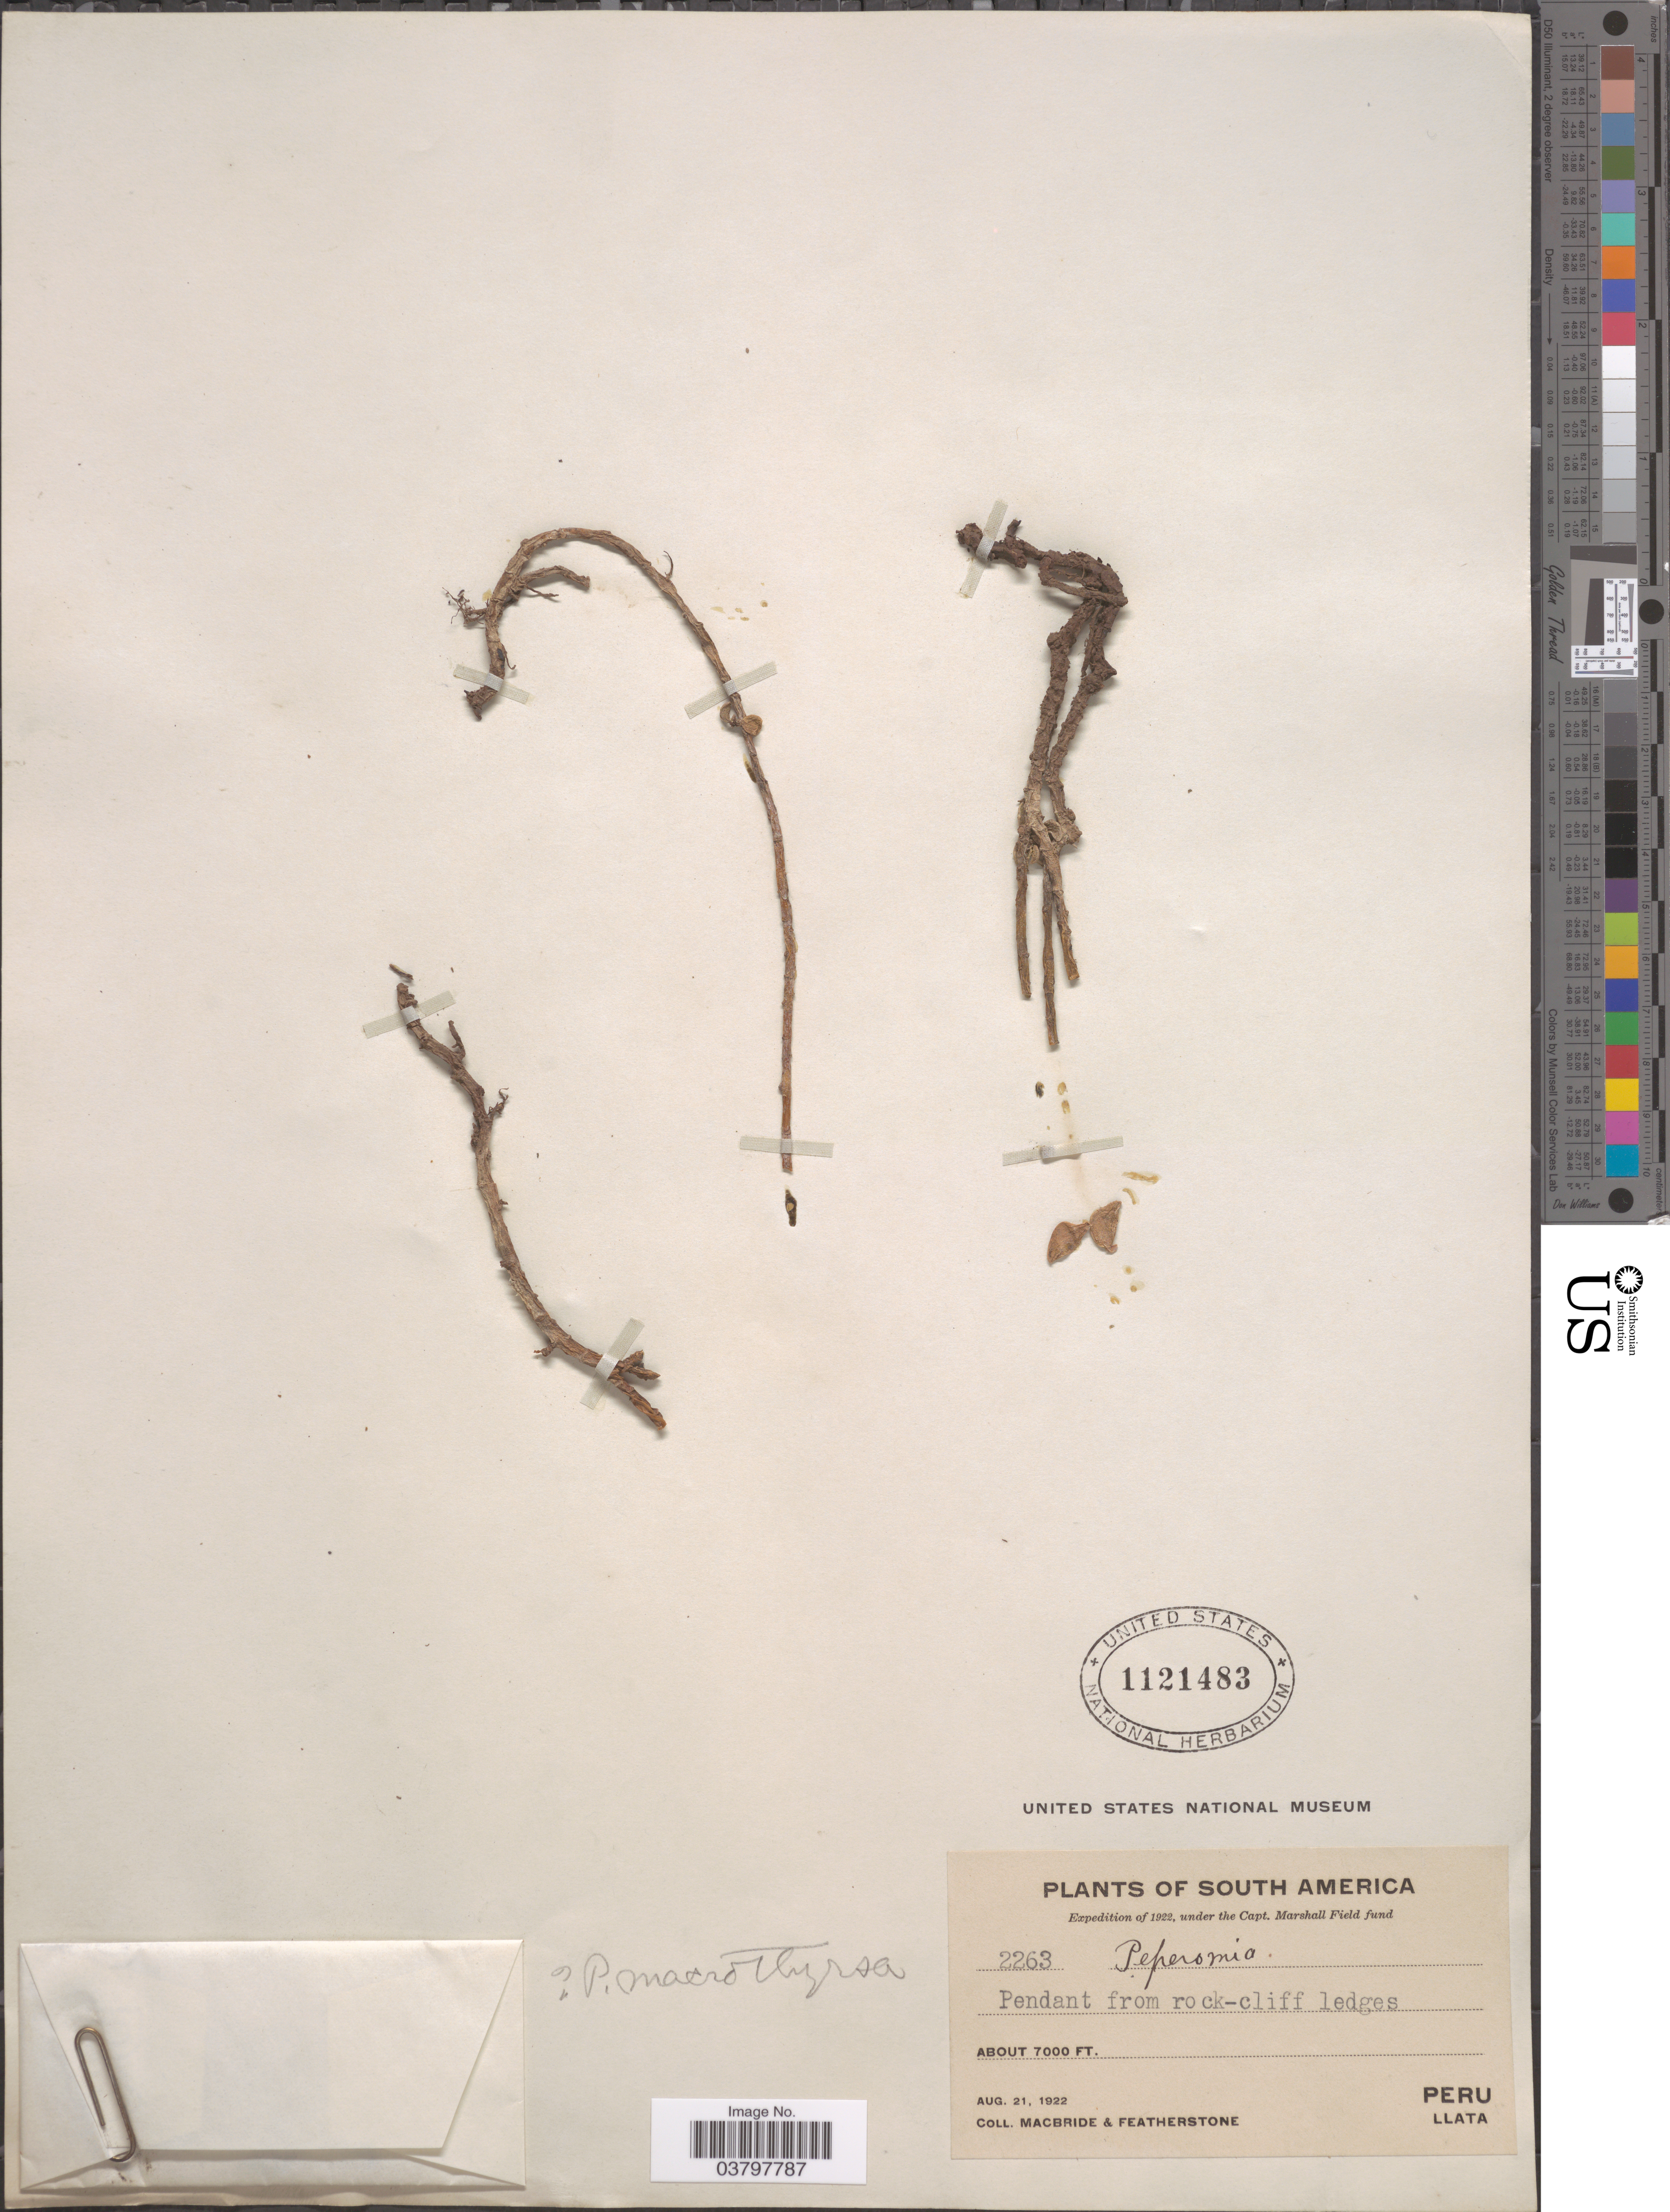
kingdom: Plantae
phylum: Tracheophyta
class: Magnoliopsida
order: Piperales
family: Piperaceae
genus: Peperomia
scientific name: Peperomia macrothyrsa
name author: Miq.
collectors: Macbride, -- & -. Featherstone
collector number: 2263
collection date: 1922-08-21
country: Peru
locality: South America. Llata.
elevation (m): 2134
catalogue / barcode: US 1121483